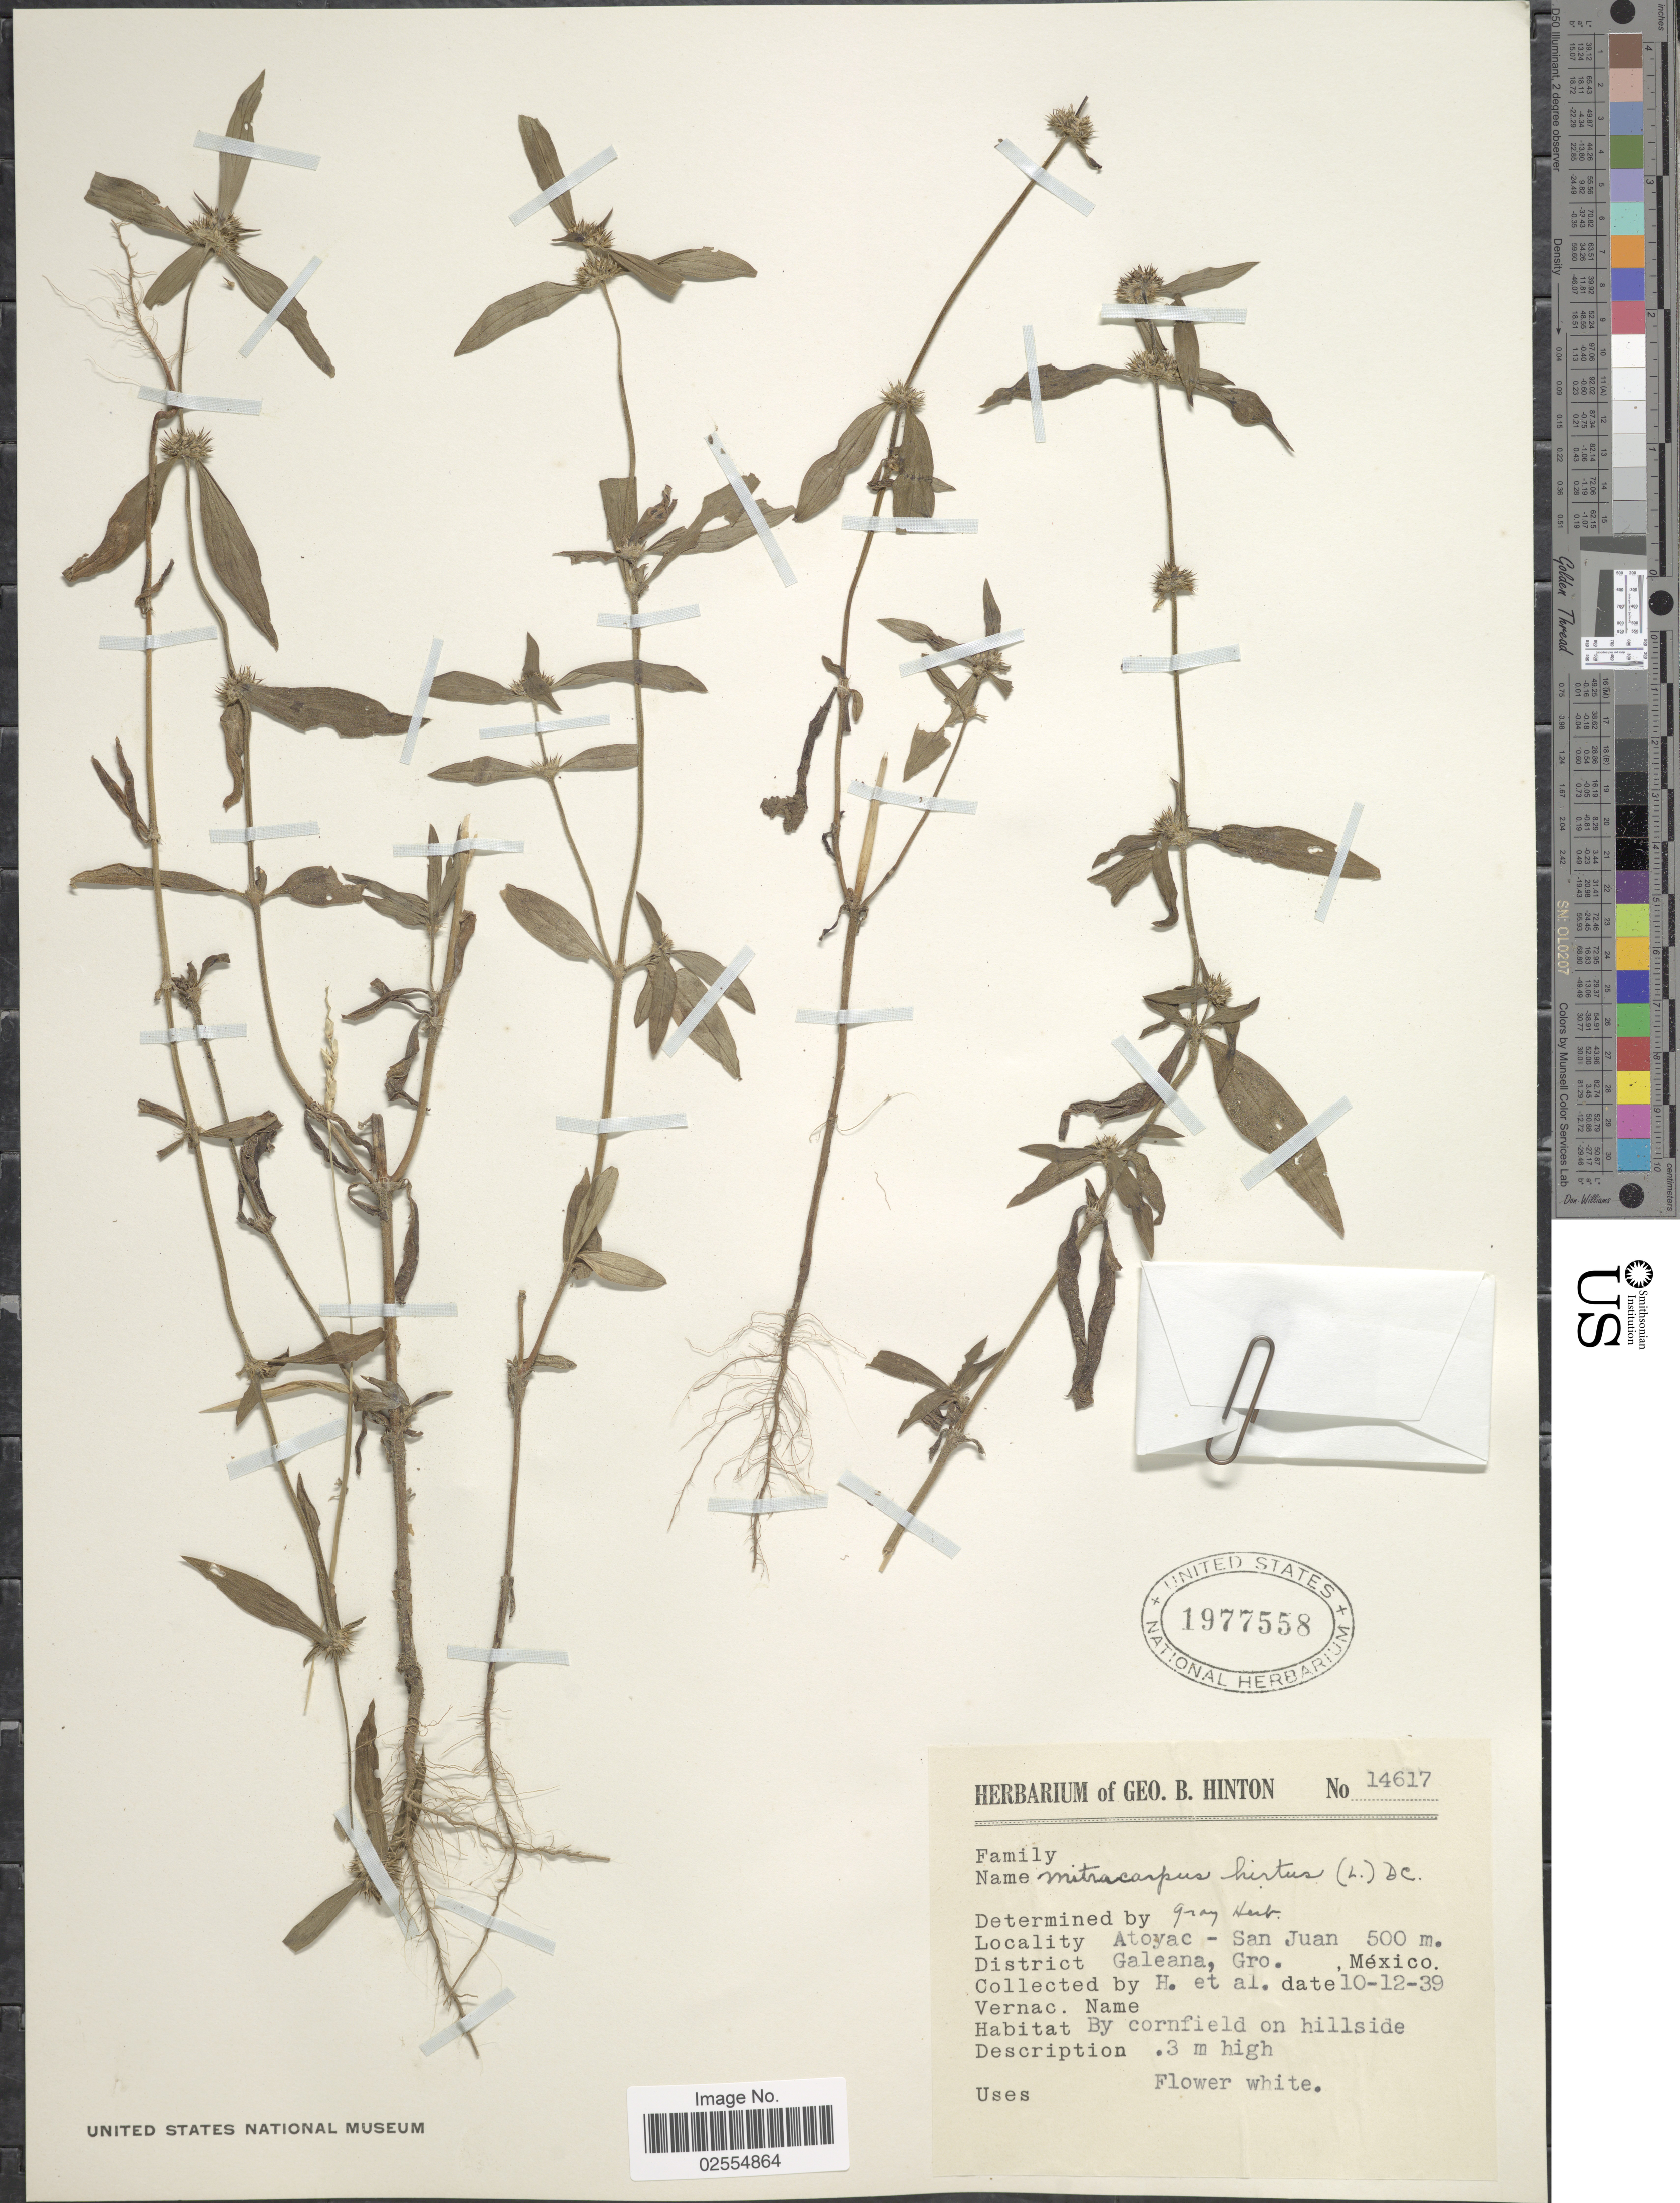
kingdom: Plantae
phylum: Tracheophyta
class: Magnoliopsida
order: Gentianales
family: Rubiaceae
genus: Mitracarpus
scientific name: Mitracarpus hirtus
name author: (L.) DC.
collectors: G. B. Hinton & et al.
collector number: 14617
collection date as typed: Transcribed d/m/y: 12/10/39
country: Mexico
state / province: Guerrero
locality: Atoyac - San Juan. District Galeana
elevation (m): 500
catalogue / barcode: US 1977558